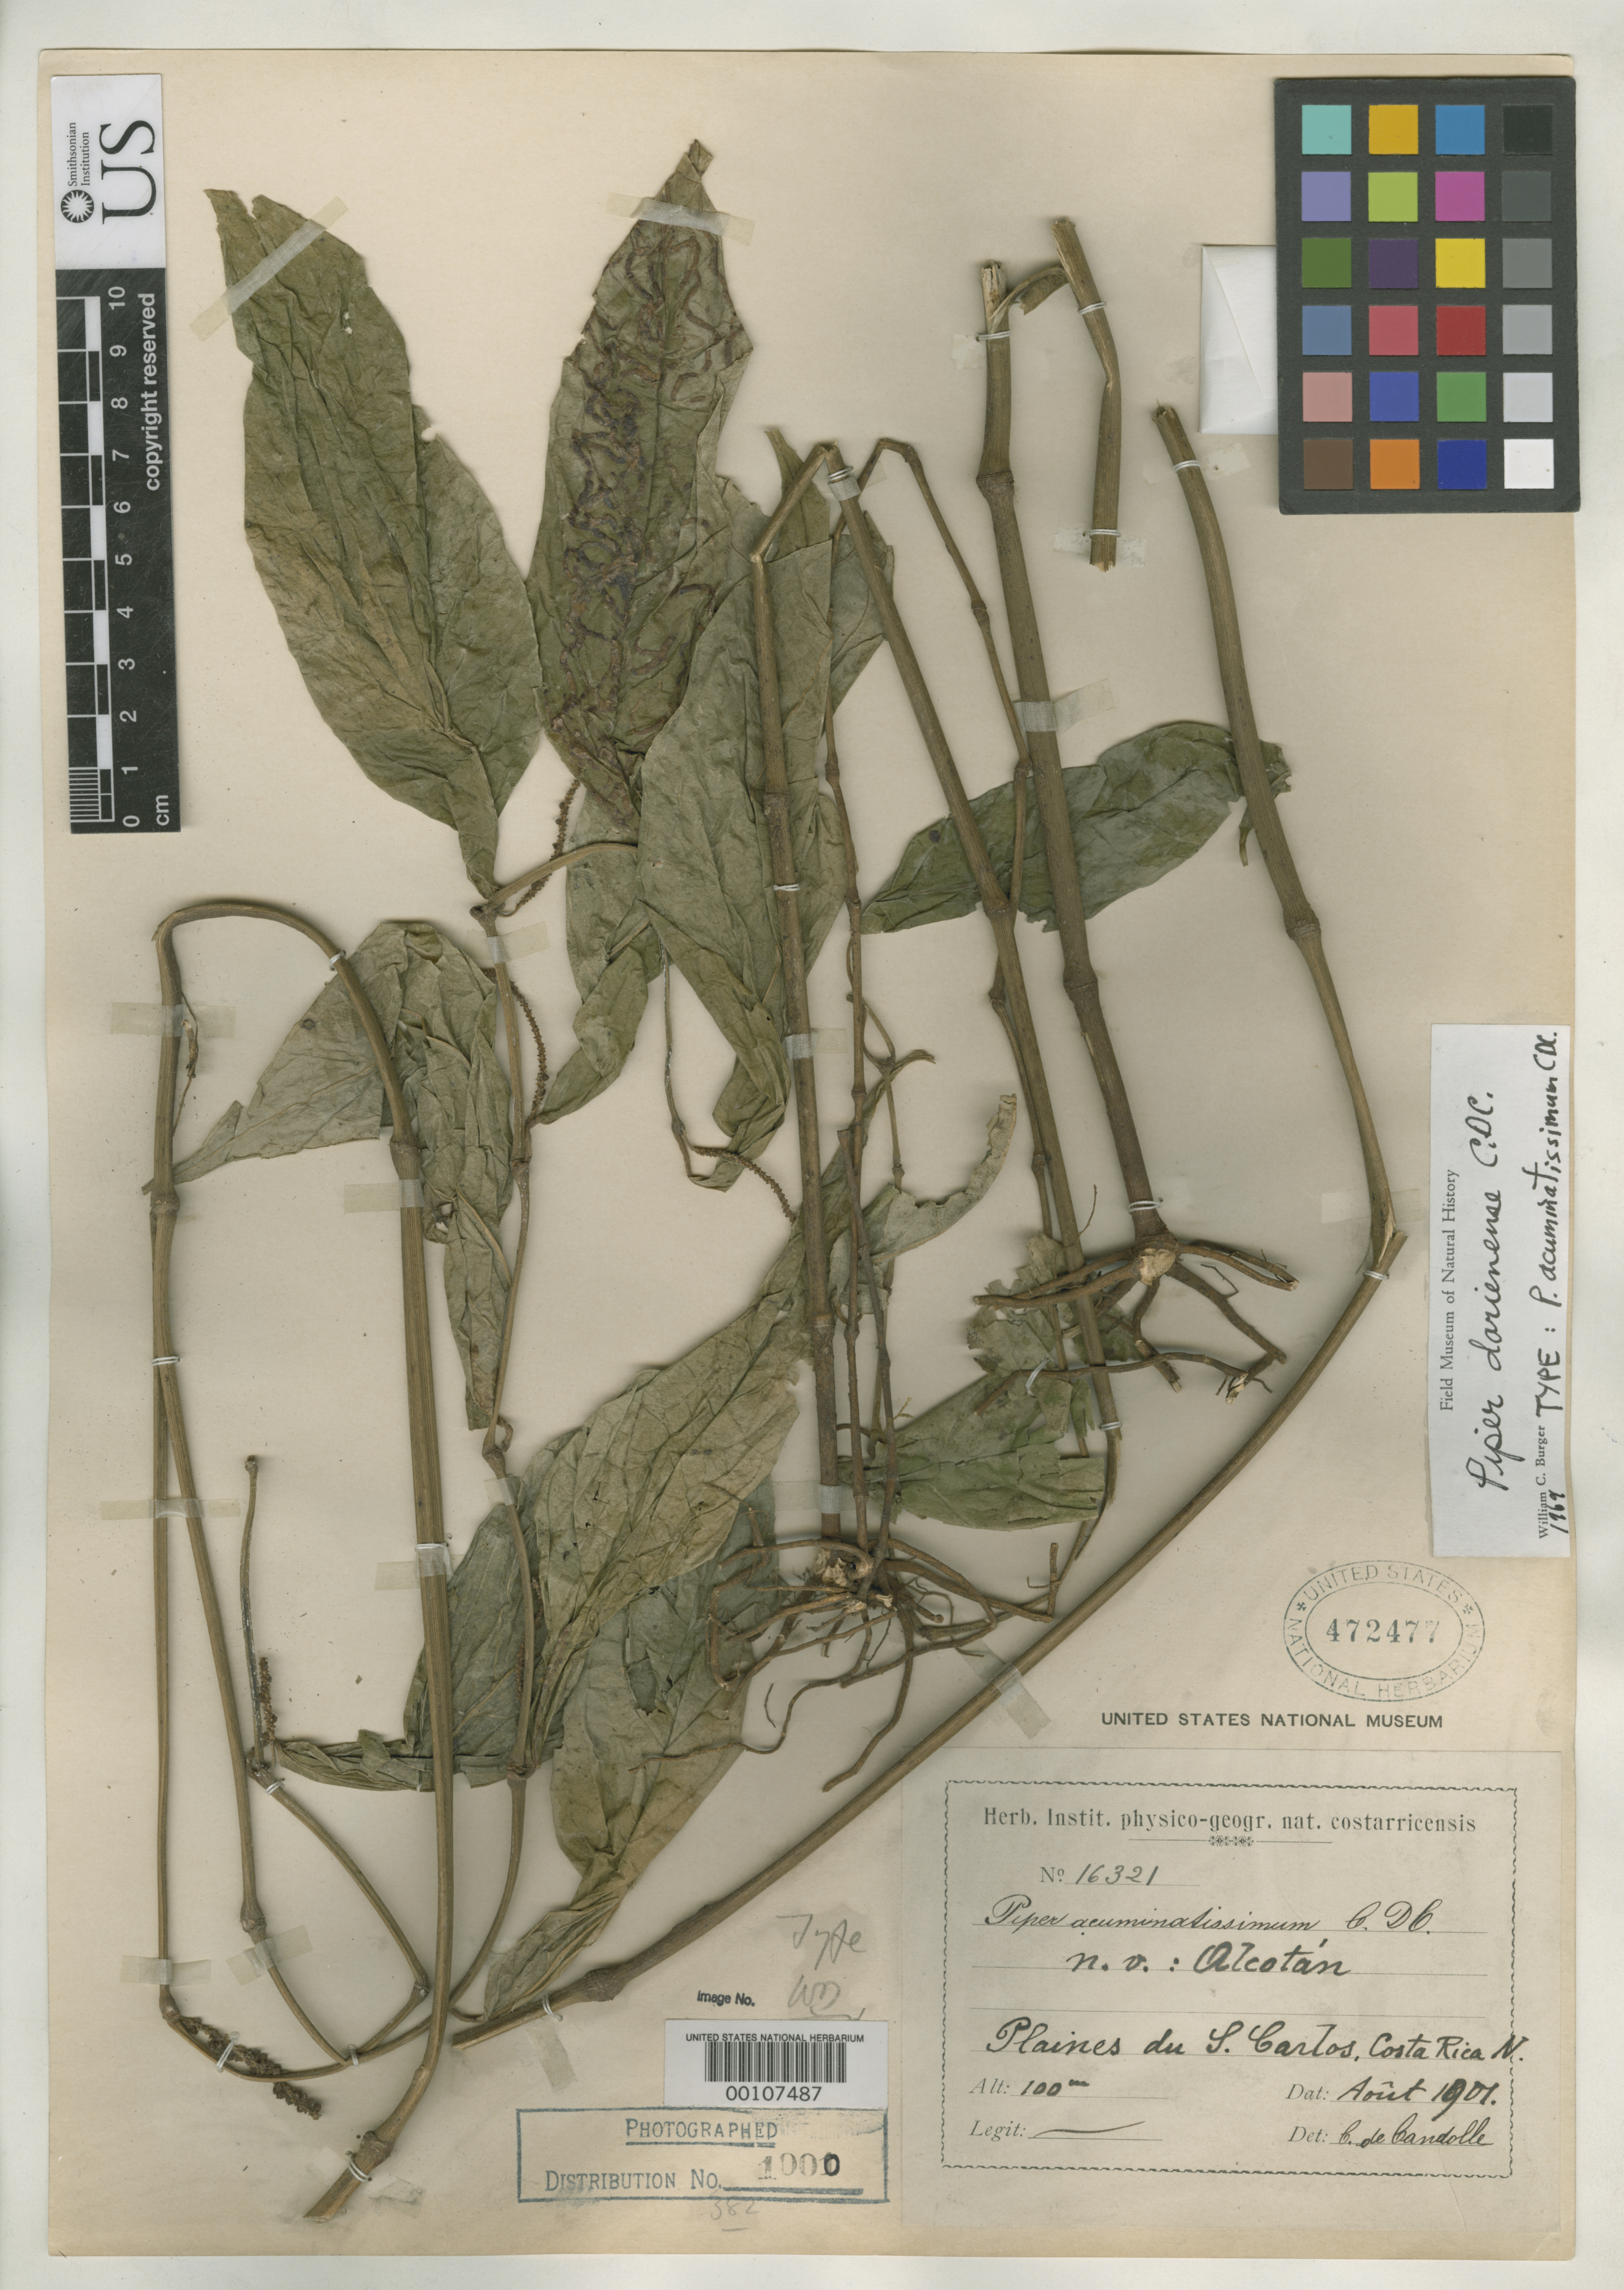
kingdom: Plantae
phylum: Tracheophyta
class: Magnoliopsida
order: Piperales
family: Piperaceae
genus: Piper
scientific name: Piper acuminatissimum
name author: C. DC.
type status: Isotype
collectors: H. F. Pittier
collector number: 16321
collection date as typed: Aug 1901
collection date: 1901-08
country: Costa Rica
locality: San Carlos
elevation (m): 100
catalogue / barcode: US 472477